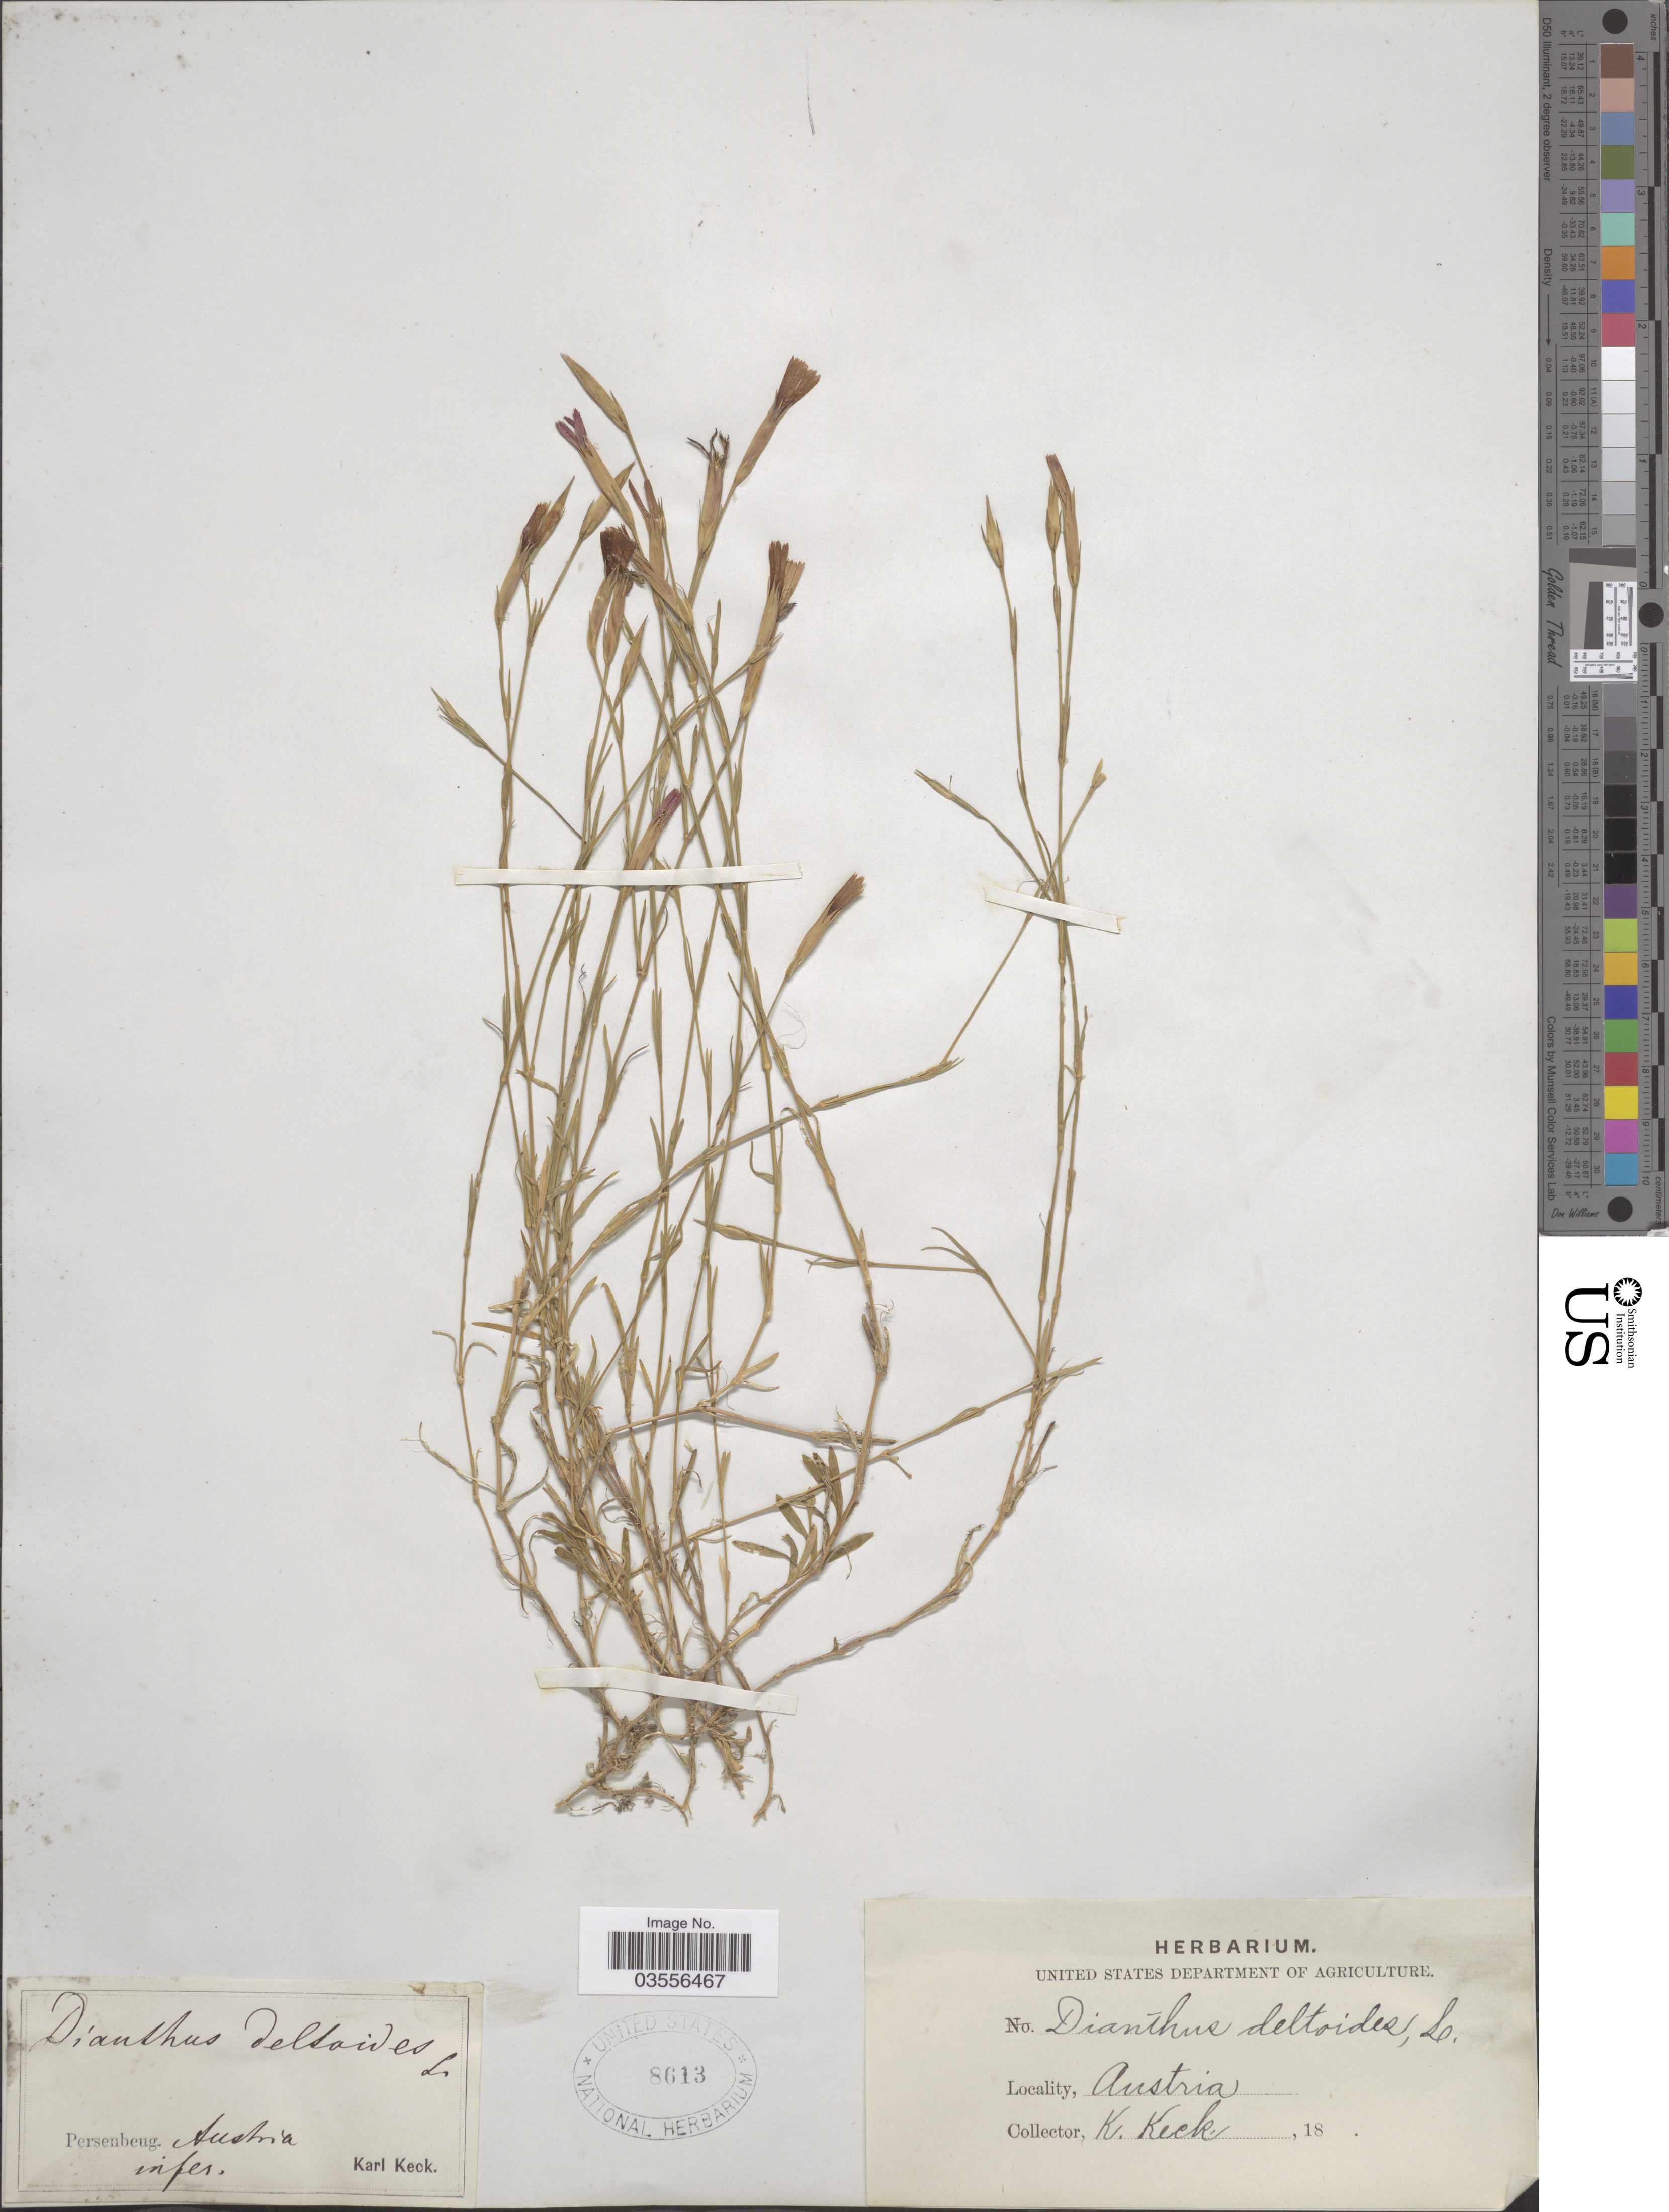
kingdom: Plantae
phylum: Tracheophyta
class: Magnoliopsida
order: Caryophyllales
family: Caryophyllaceae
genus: Dianthus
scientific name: Dianthus deltoides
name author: L.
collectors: K. Keck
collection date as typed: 18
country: Austria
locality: Persenbeug. Austria infer.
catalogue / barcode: US 8613